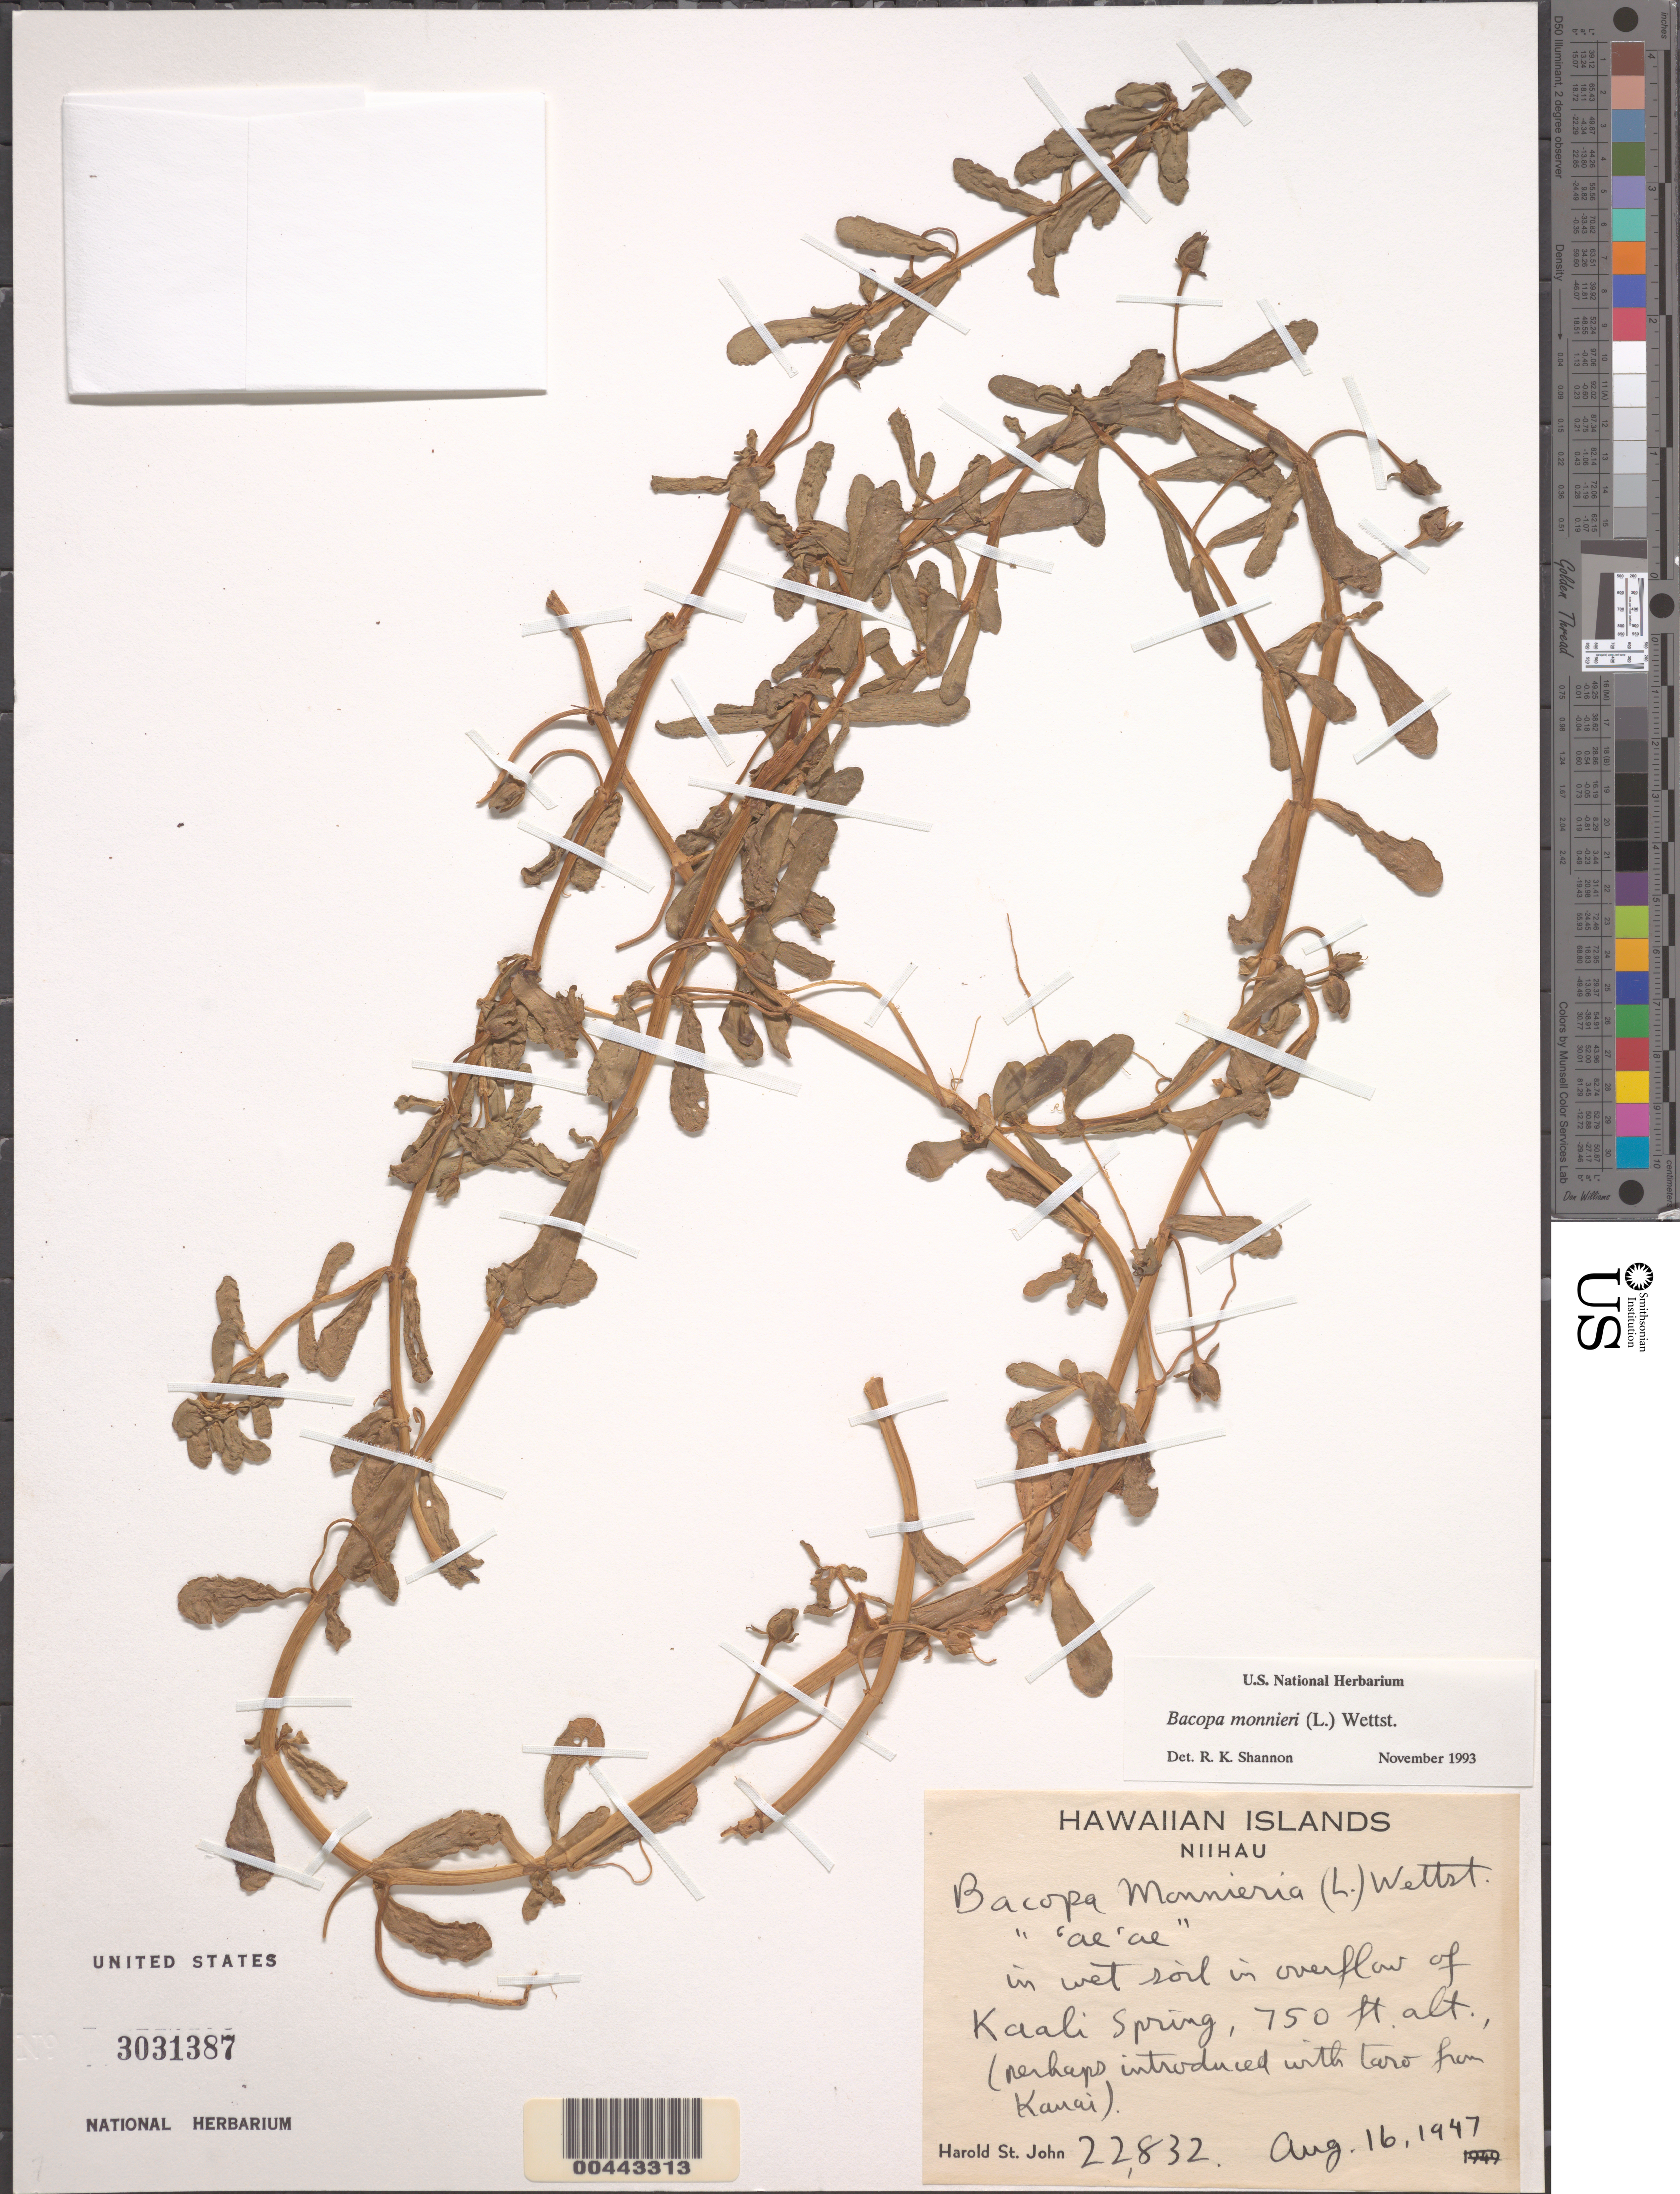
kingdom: Plantae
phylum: Tracheophyta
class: Magnoliopsida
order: Lamiales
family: Plantaginaceae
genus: Bacopa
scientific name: Bacopa monnieri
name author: (L.) Wettst.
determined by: Shannon, R. K., (UNITED STATES)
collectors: H. St. John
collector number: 22832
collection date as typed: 16 Aug 1947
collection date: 1947-08-16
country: United States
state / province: Hawaii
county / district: Kauai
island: Ni'ihau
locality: In overflow of Kaali Spring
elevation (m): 229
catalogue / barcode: US 3031387